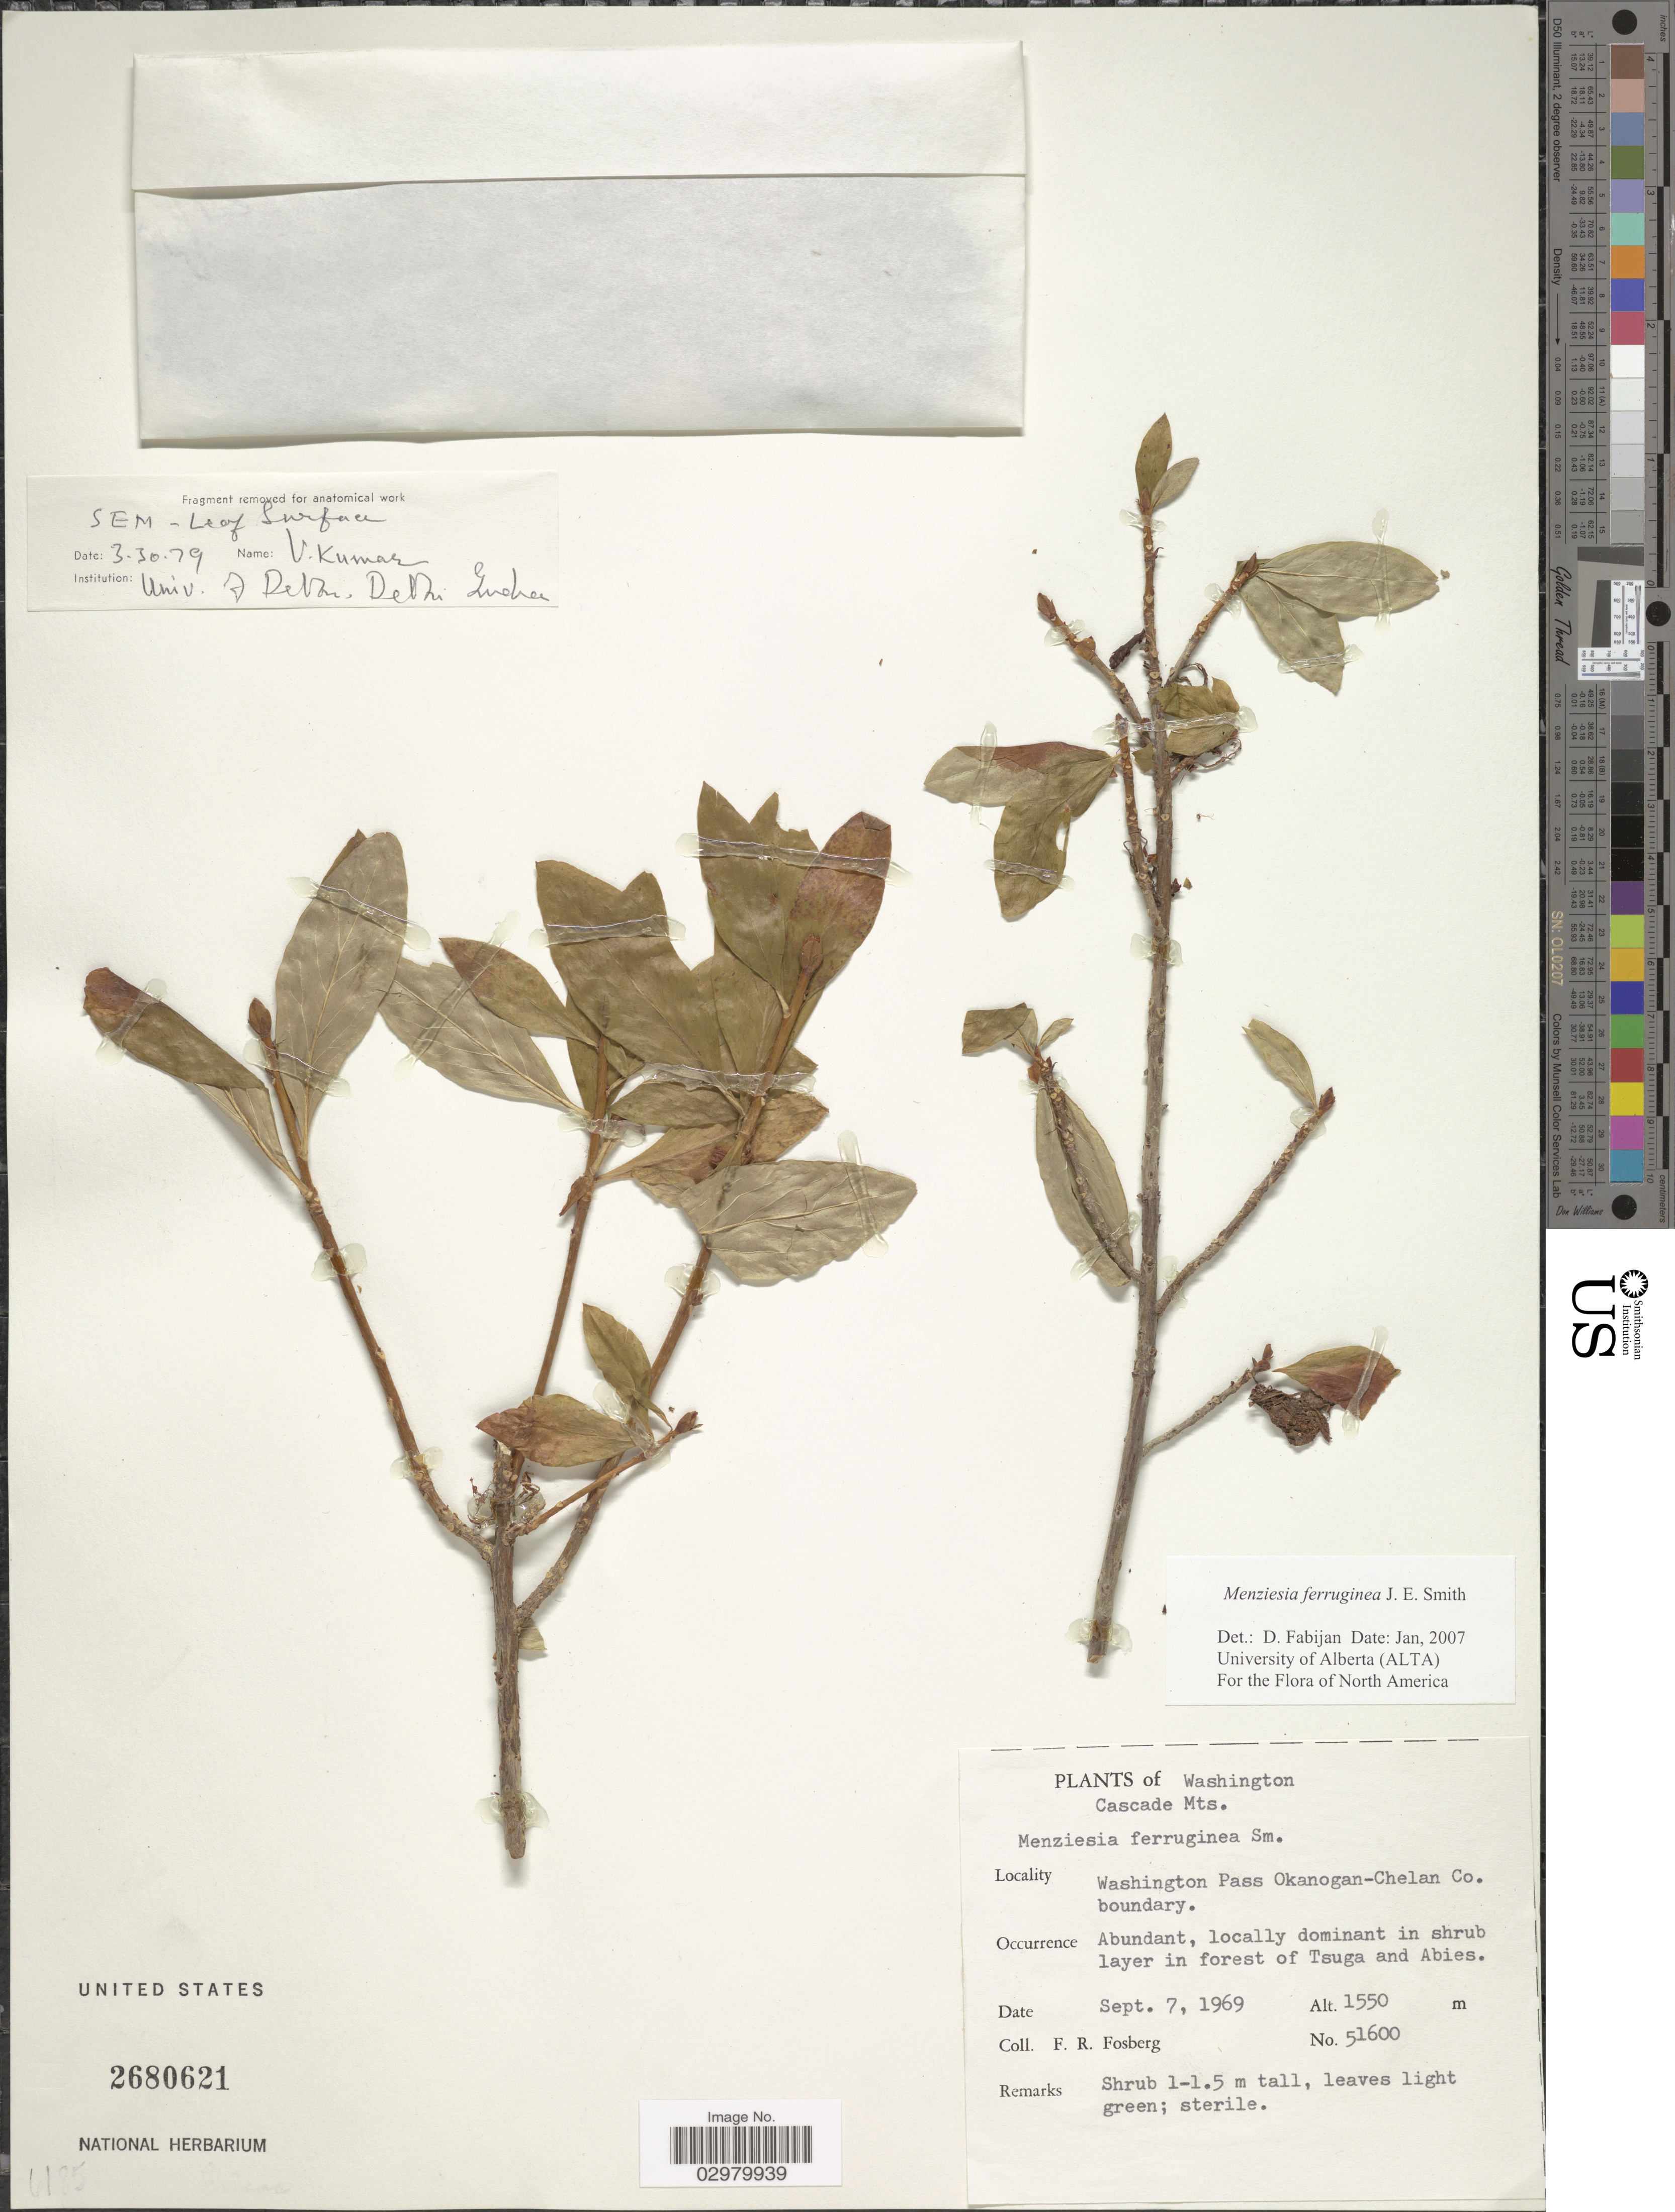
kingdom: Plantae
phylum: Tracheophyta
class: Magnoliopsida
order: Ericales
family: Ericaceae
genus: Menziesia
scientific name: Menziesia ferruginea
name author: Sm.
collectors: F. R. Fosberg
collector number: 51600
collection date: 1969-09-07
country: United States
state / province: Washington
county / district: Chelan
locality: Cascade Mts. Washington Pass Okanogan-Chelan Co. boundary.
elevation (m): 1550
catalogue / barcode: US 2680621